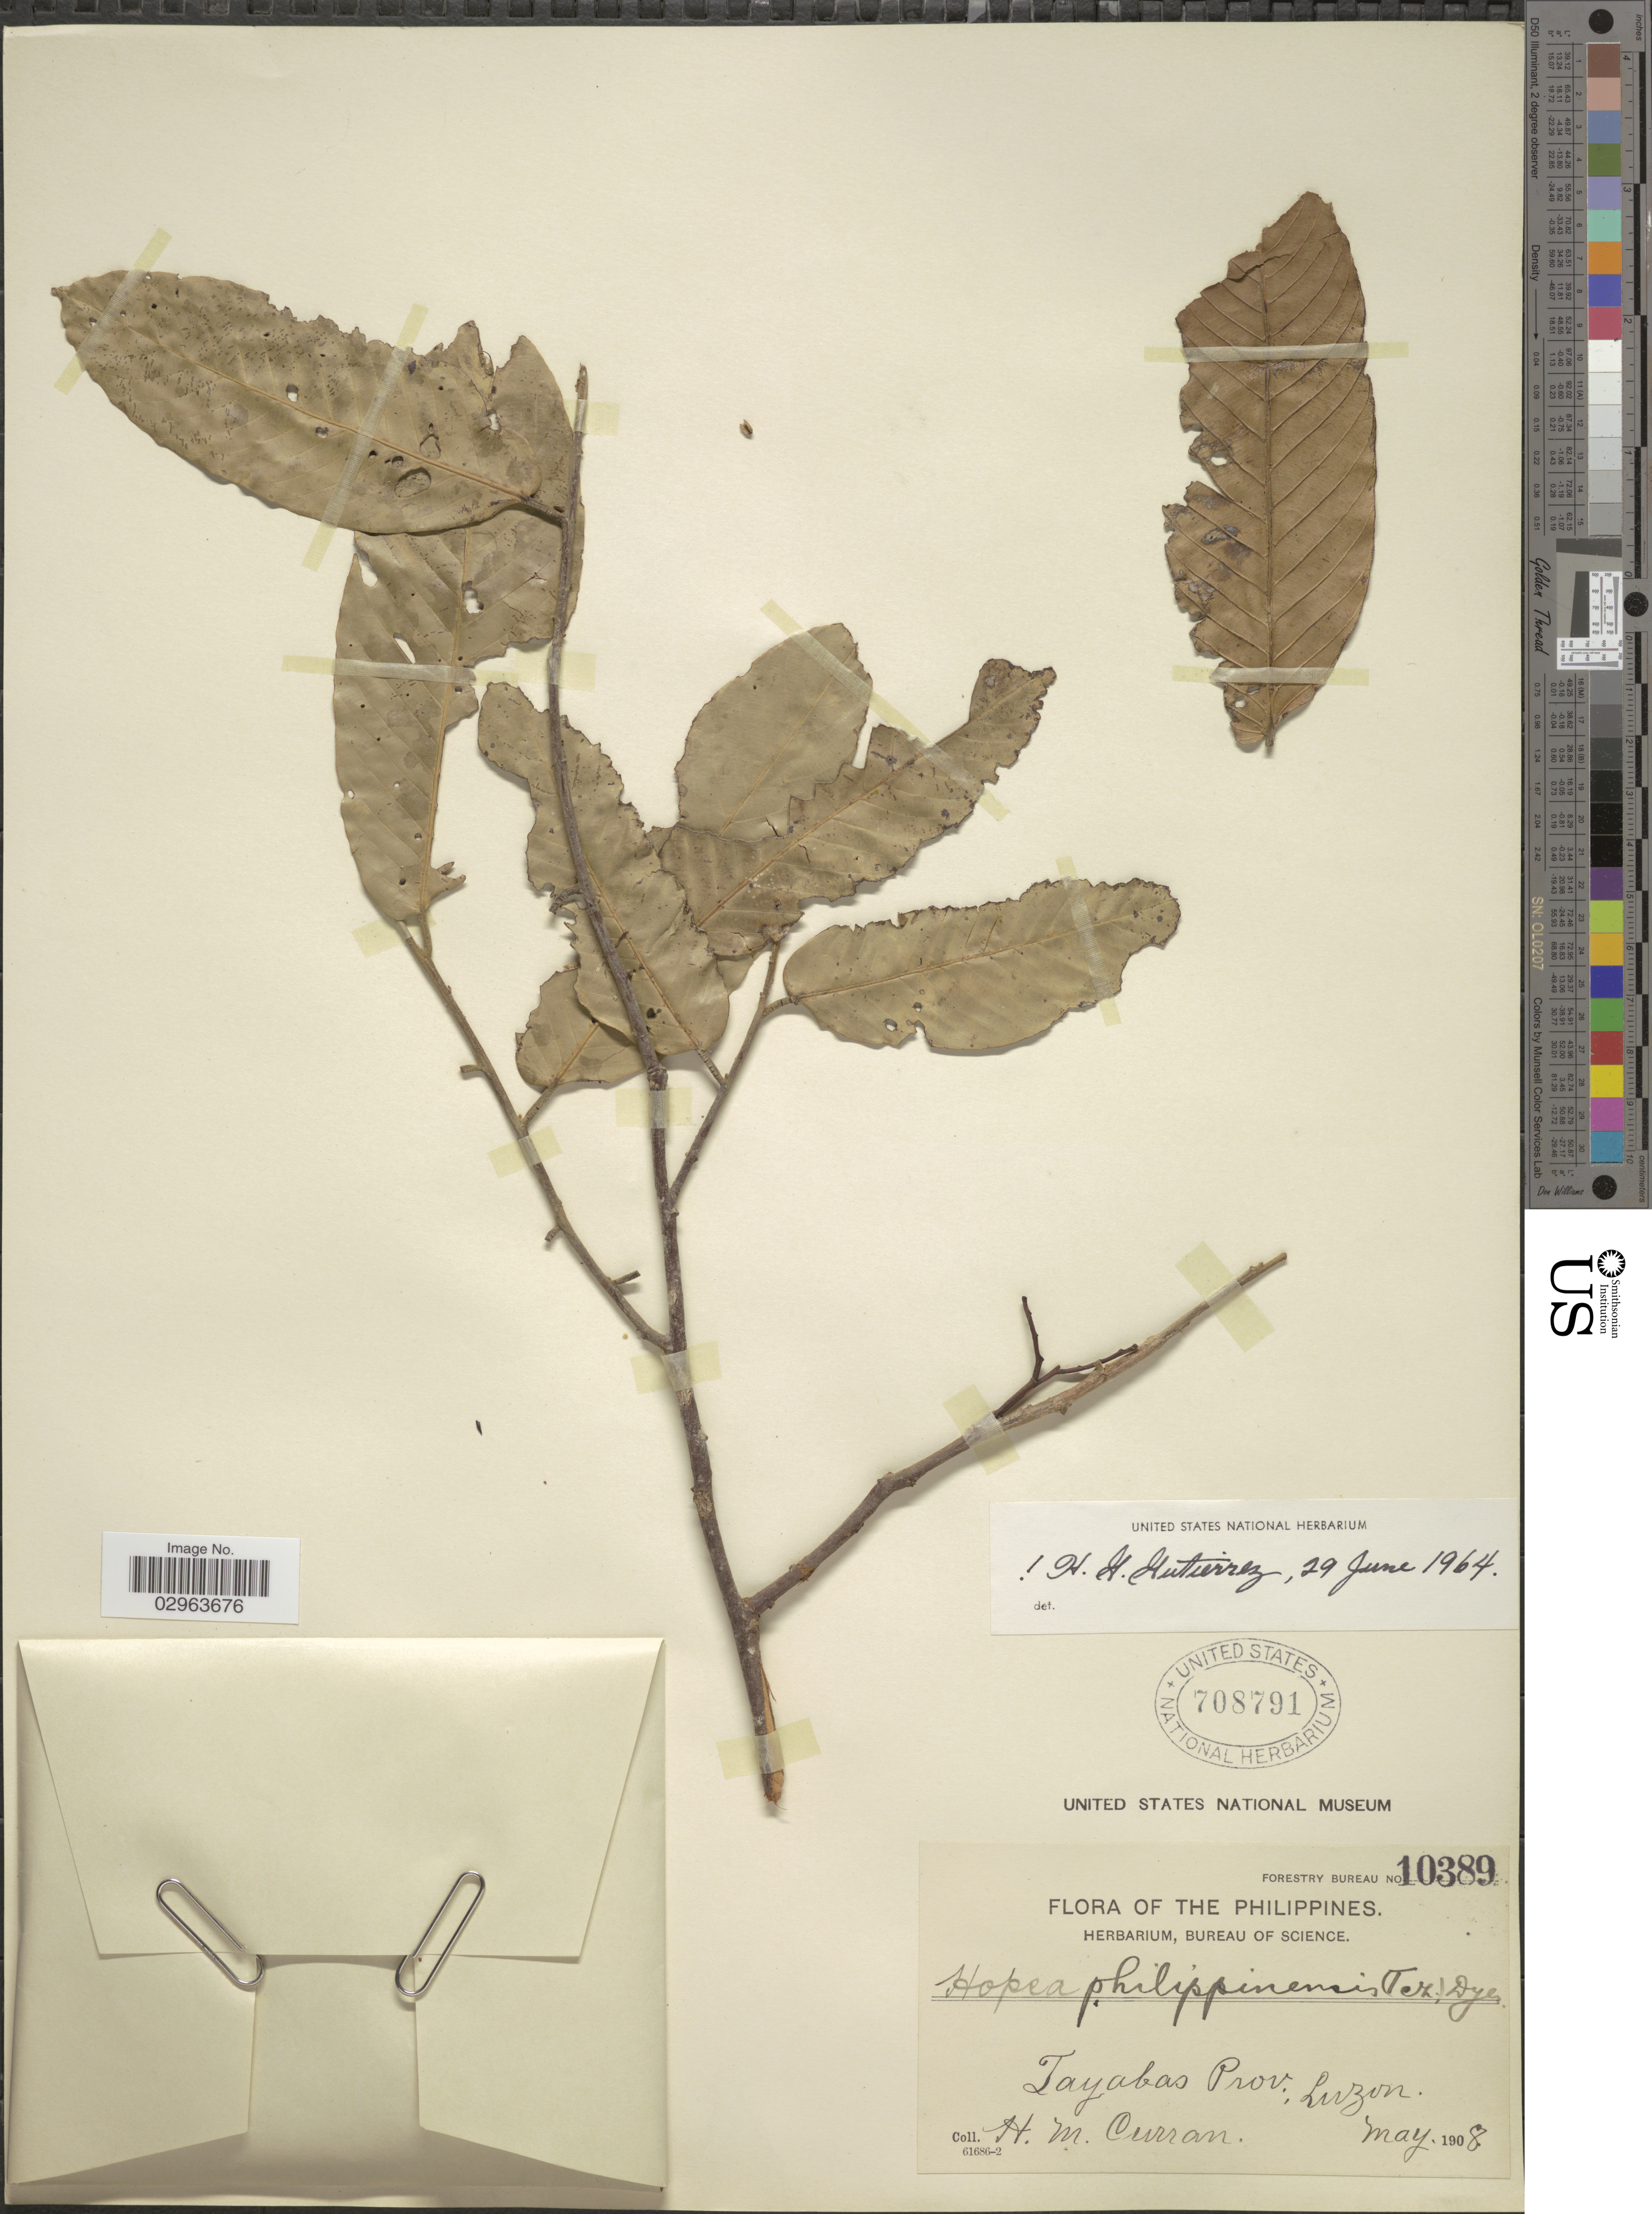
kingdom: Plantae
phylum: Tracheophyta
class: Magnoliopsida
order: Malvales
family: Dipterocarpaceae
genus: Hopea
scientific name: Hopea philippinensis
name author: Dyer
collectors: H. M. Curran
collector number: Forestry Bureau 10389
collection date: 1908-05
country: Philippines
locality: Tayabas Prov., Luzon.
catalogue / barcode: US 708791